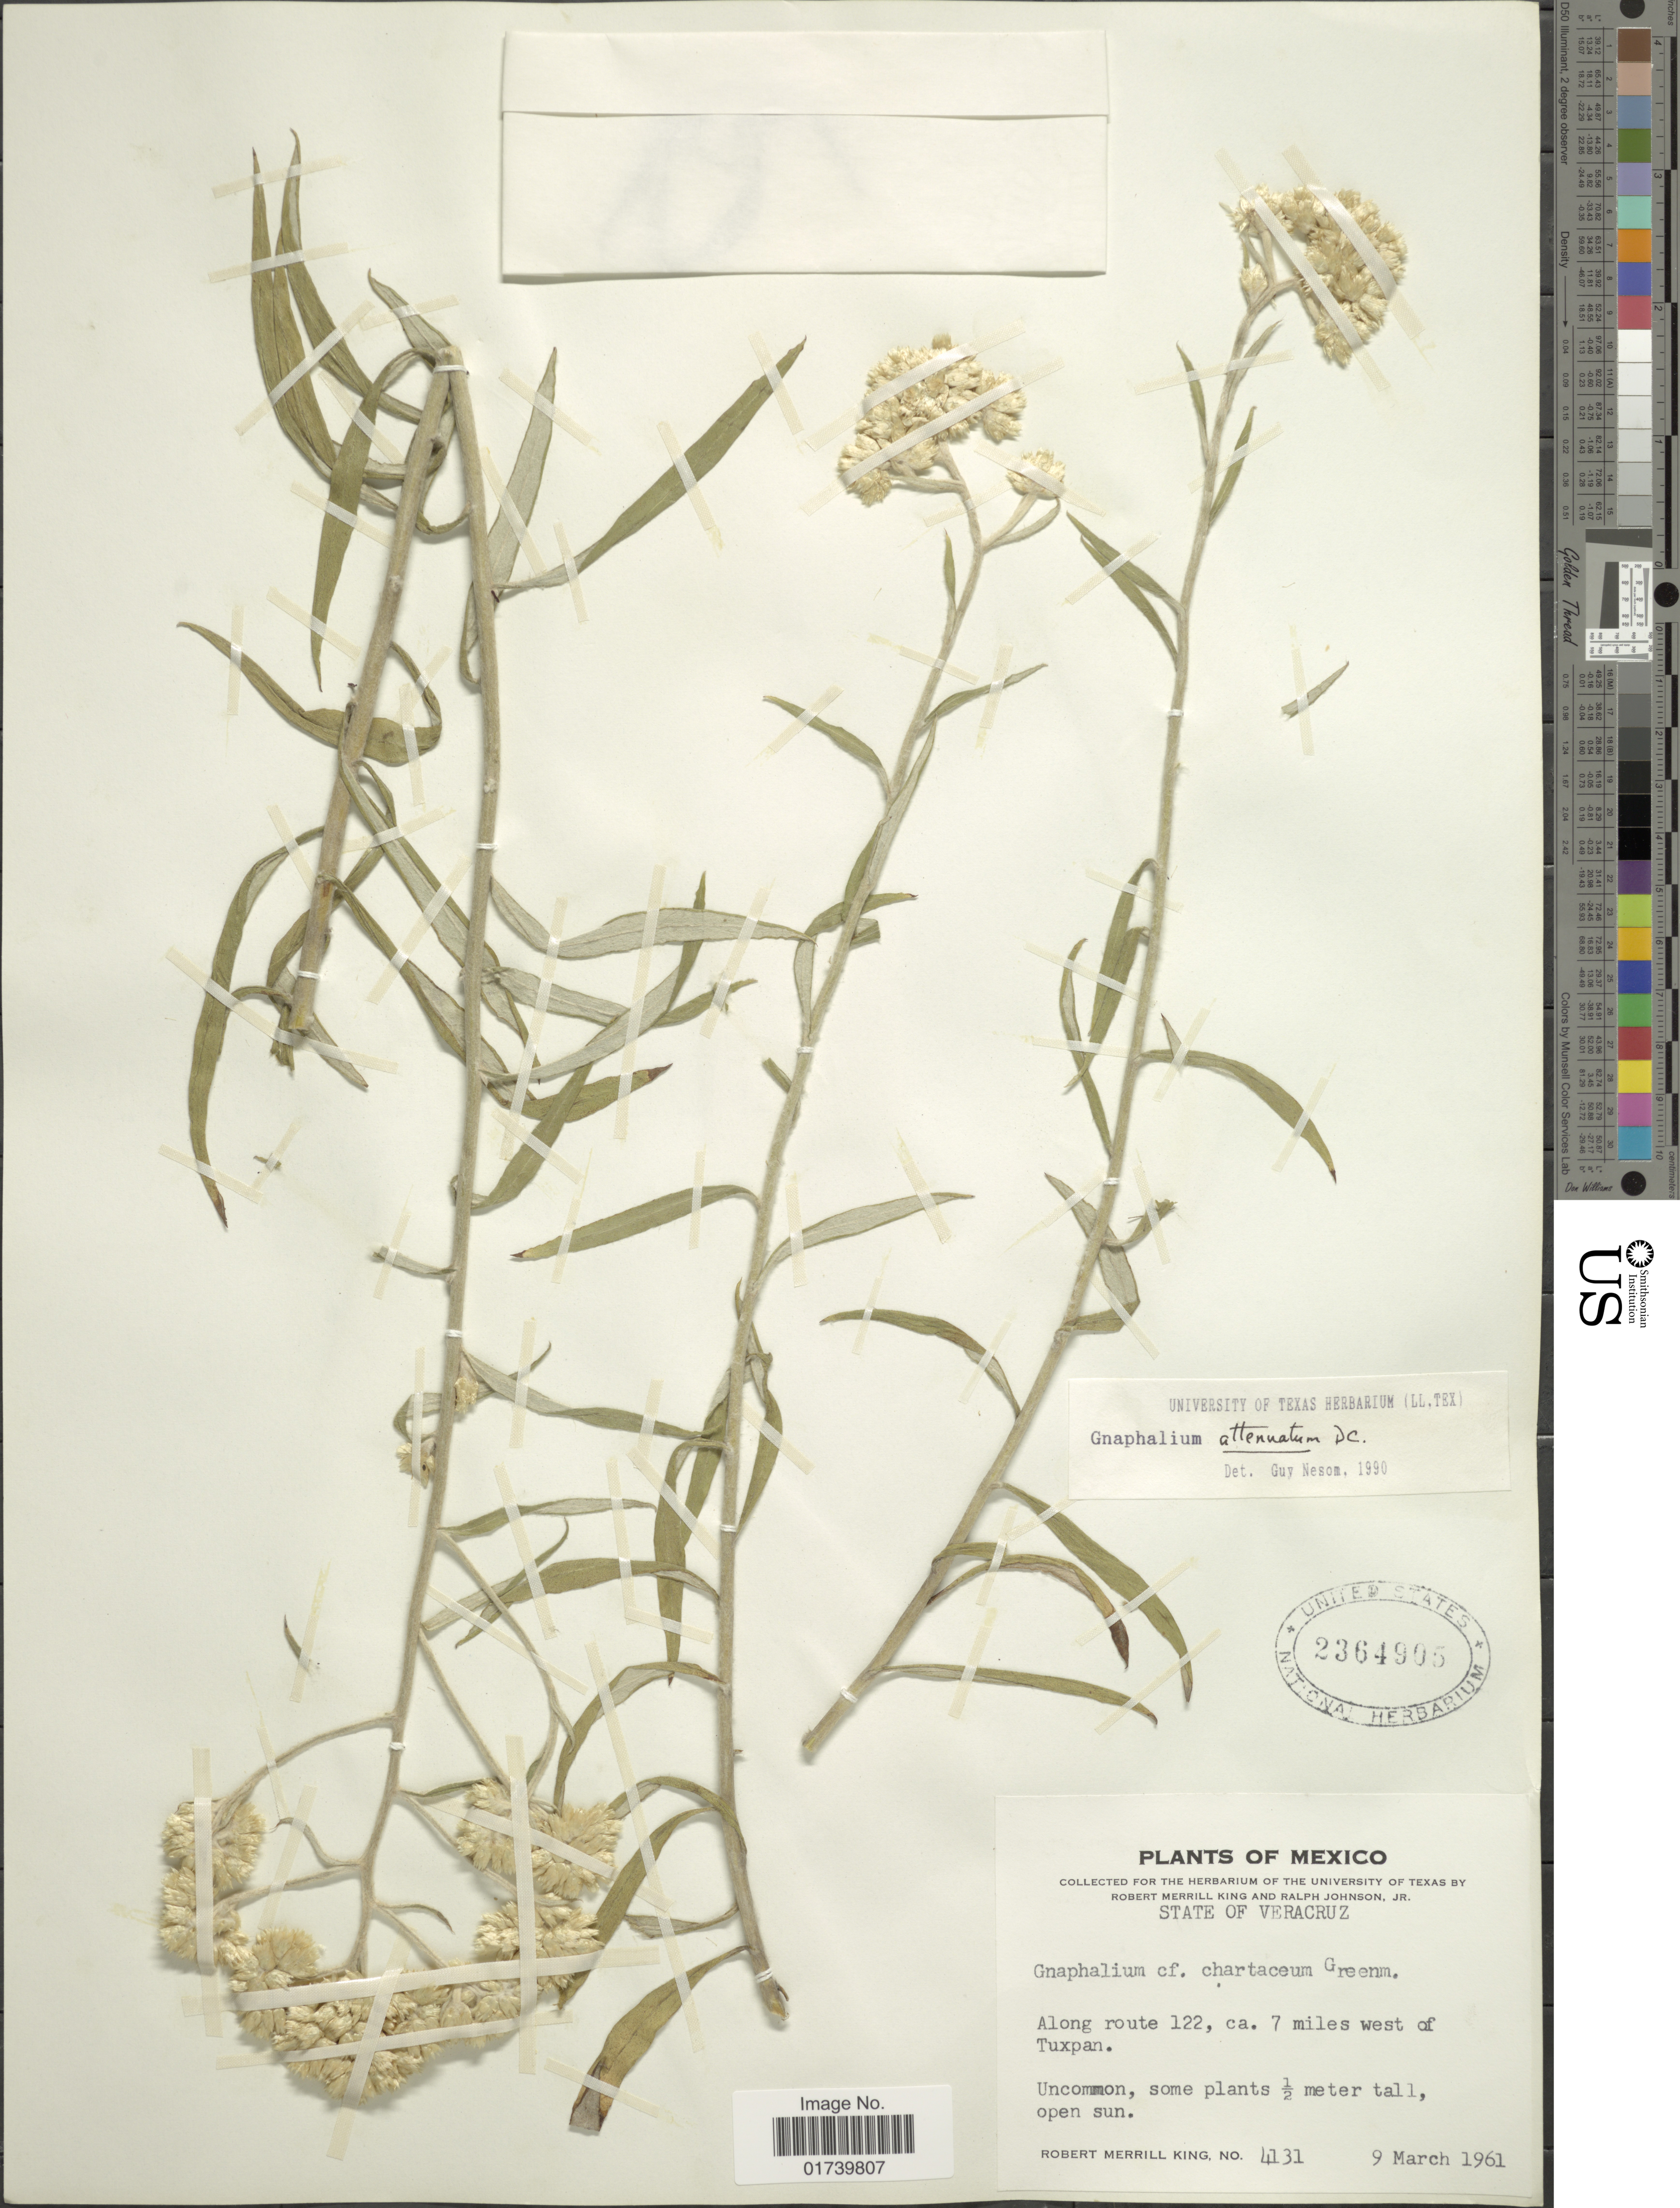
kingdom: Plantae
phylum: Tracheophyta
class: Magnoliopsida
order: Asterales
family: Asteraceae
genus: Pseudognaphalium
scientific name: Pseudognaphalium attenuatum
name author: (DC.) Anderb.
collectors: R. M. King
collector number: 4131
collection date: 1961-03-09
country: Mexico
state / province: Veracruz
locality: Along route 122, ca. 7 miles west of Tuxpan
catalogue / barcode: US 2364905